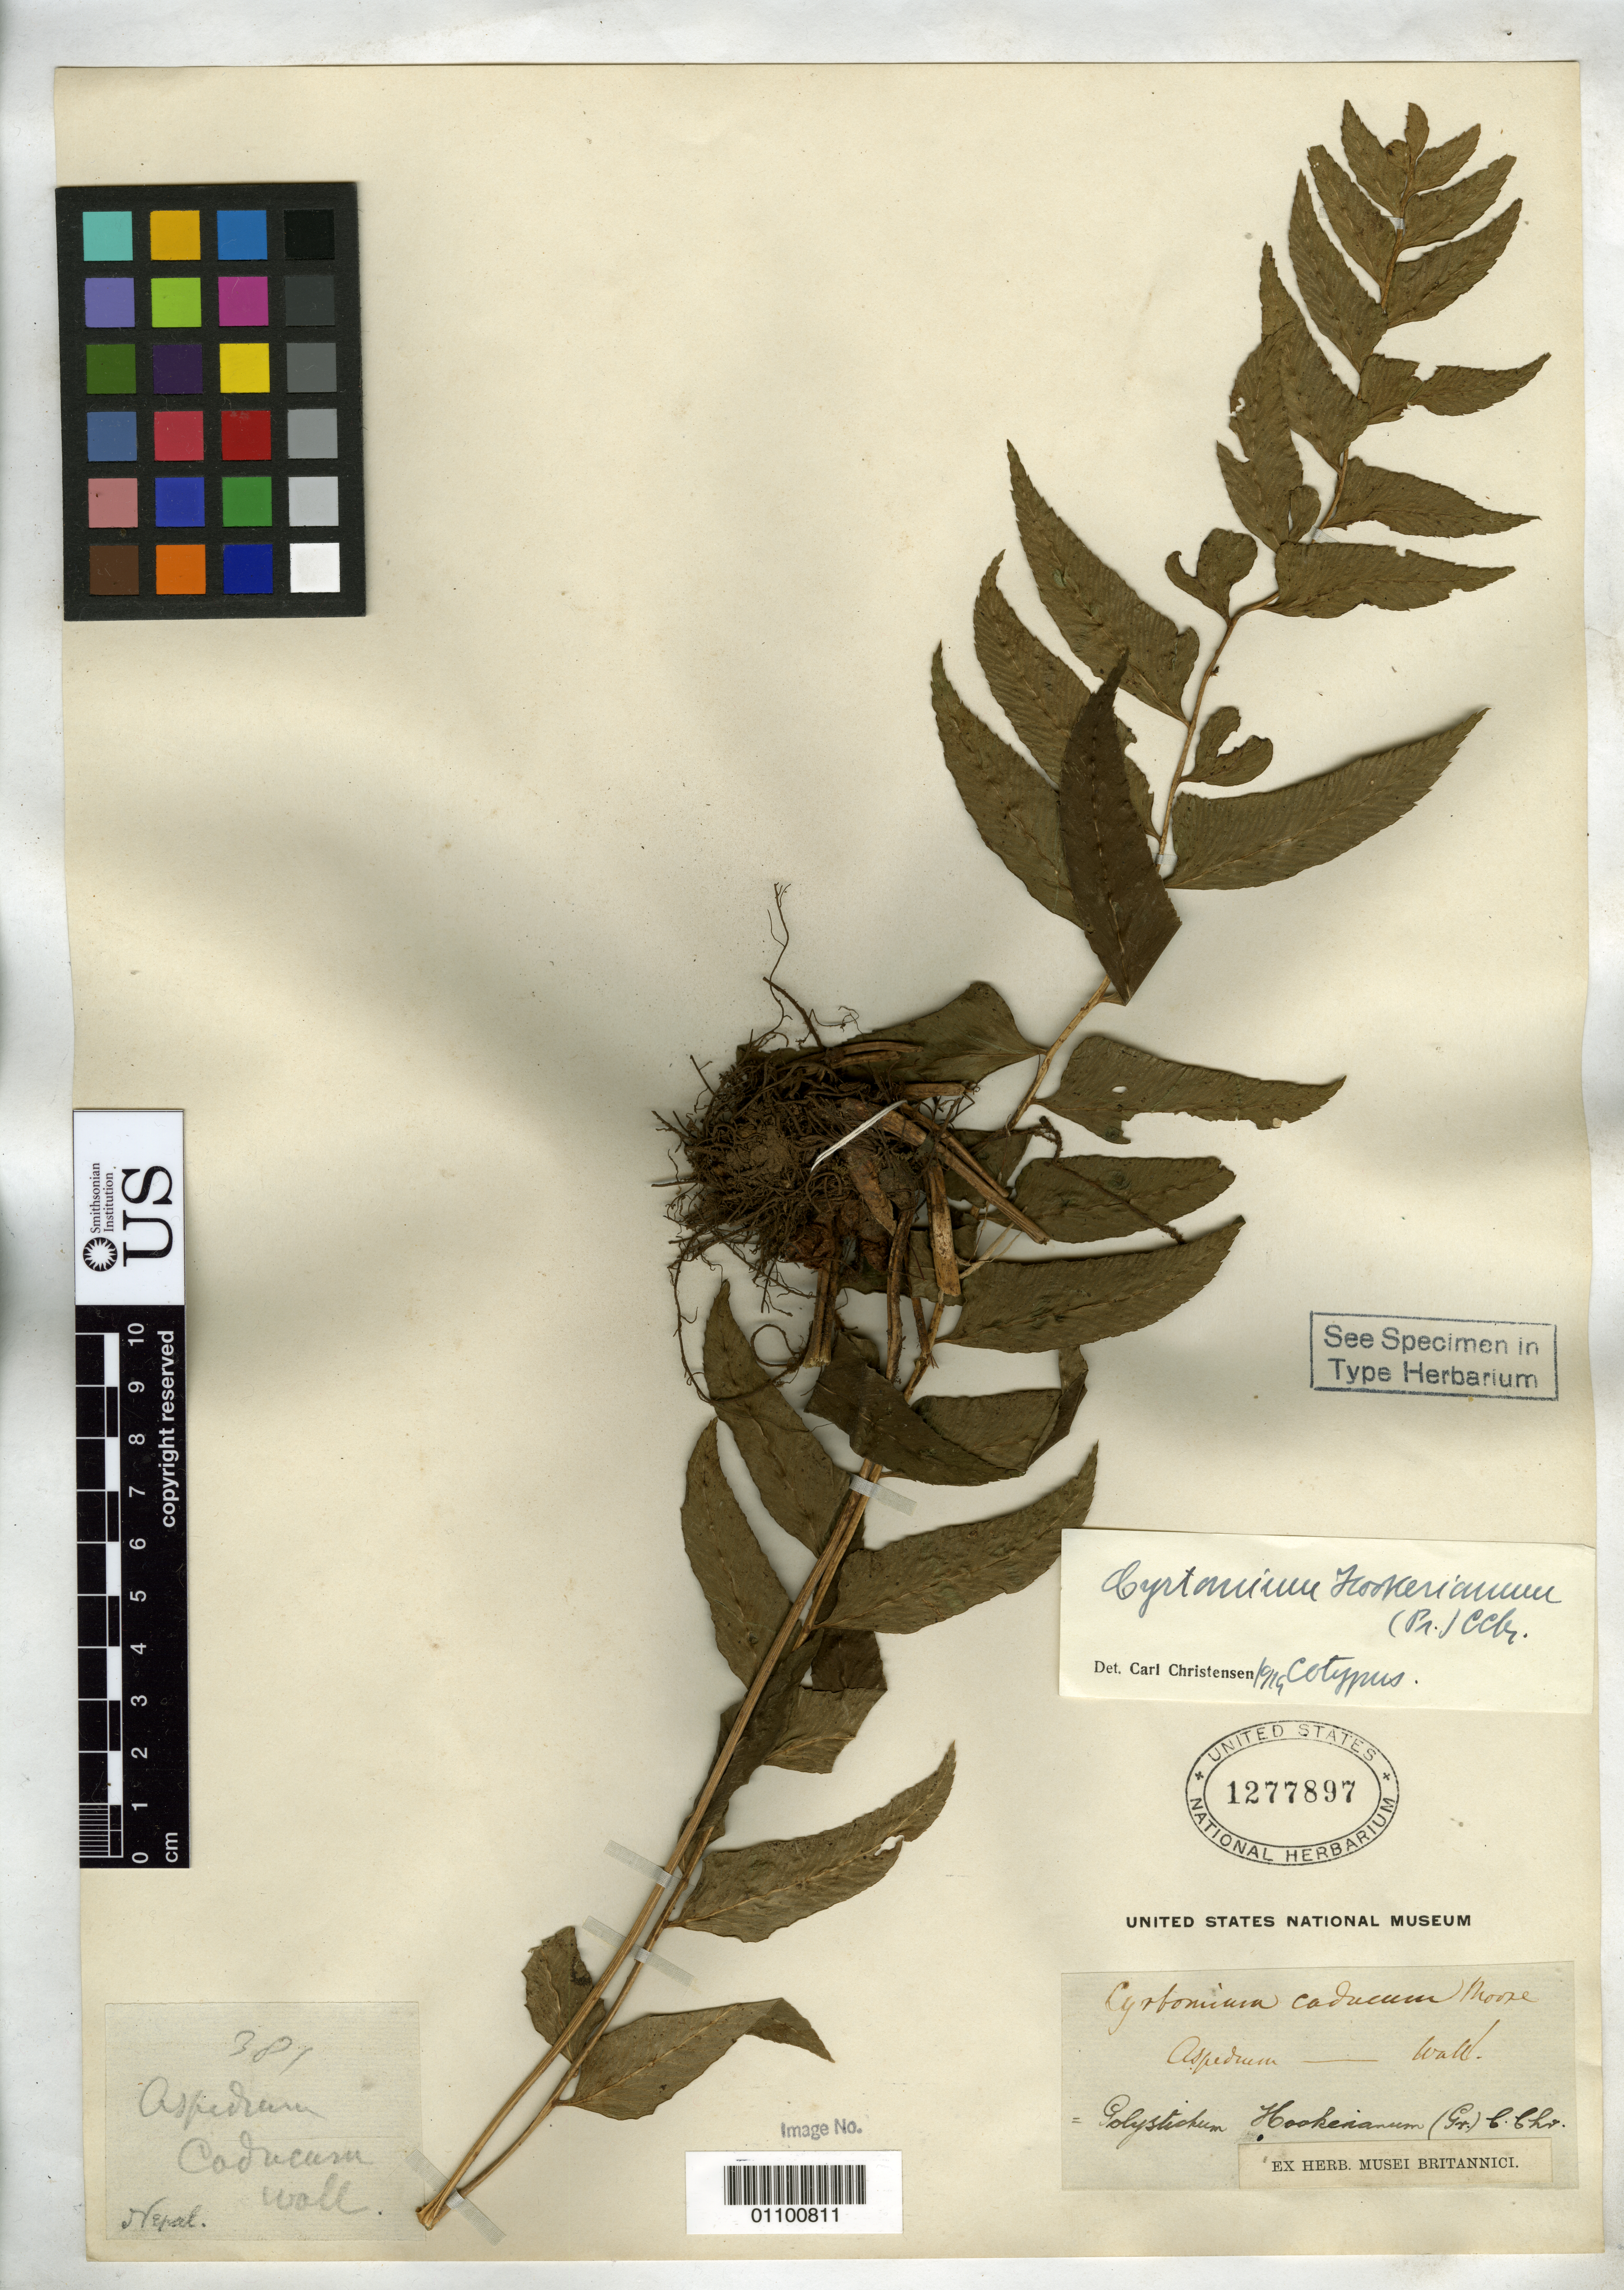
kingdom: Plantae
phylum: Tracheophyta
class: Polypodiopsida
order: Polypodiales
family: Tectariaceae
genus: Aspidium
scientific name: Aspidium caducum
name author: Wall. ex Hook. & Grev.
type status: Isotype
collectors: N. Wallich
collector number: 381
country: India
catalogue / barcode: US 1277897